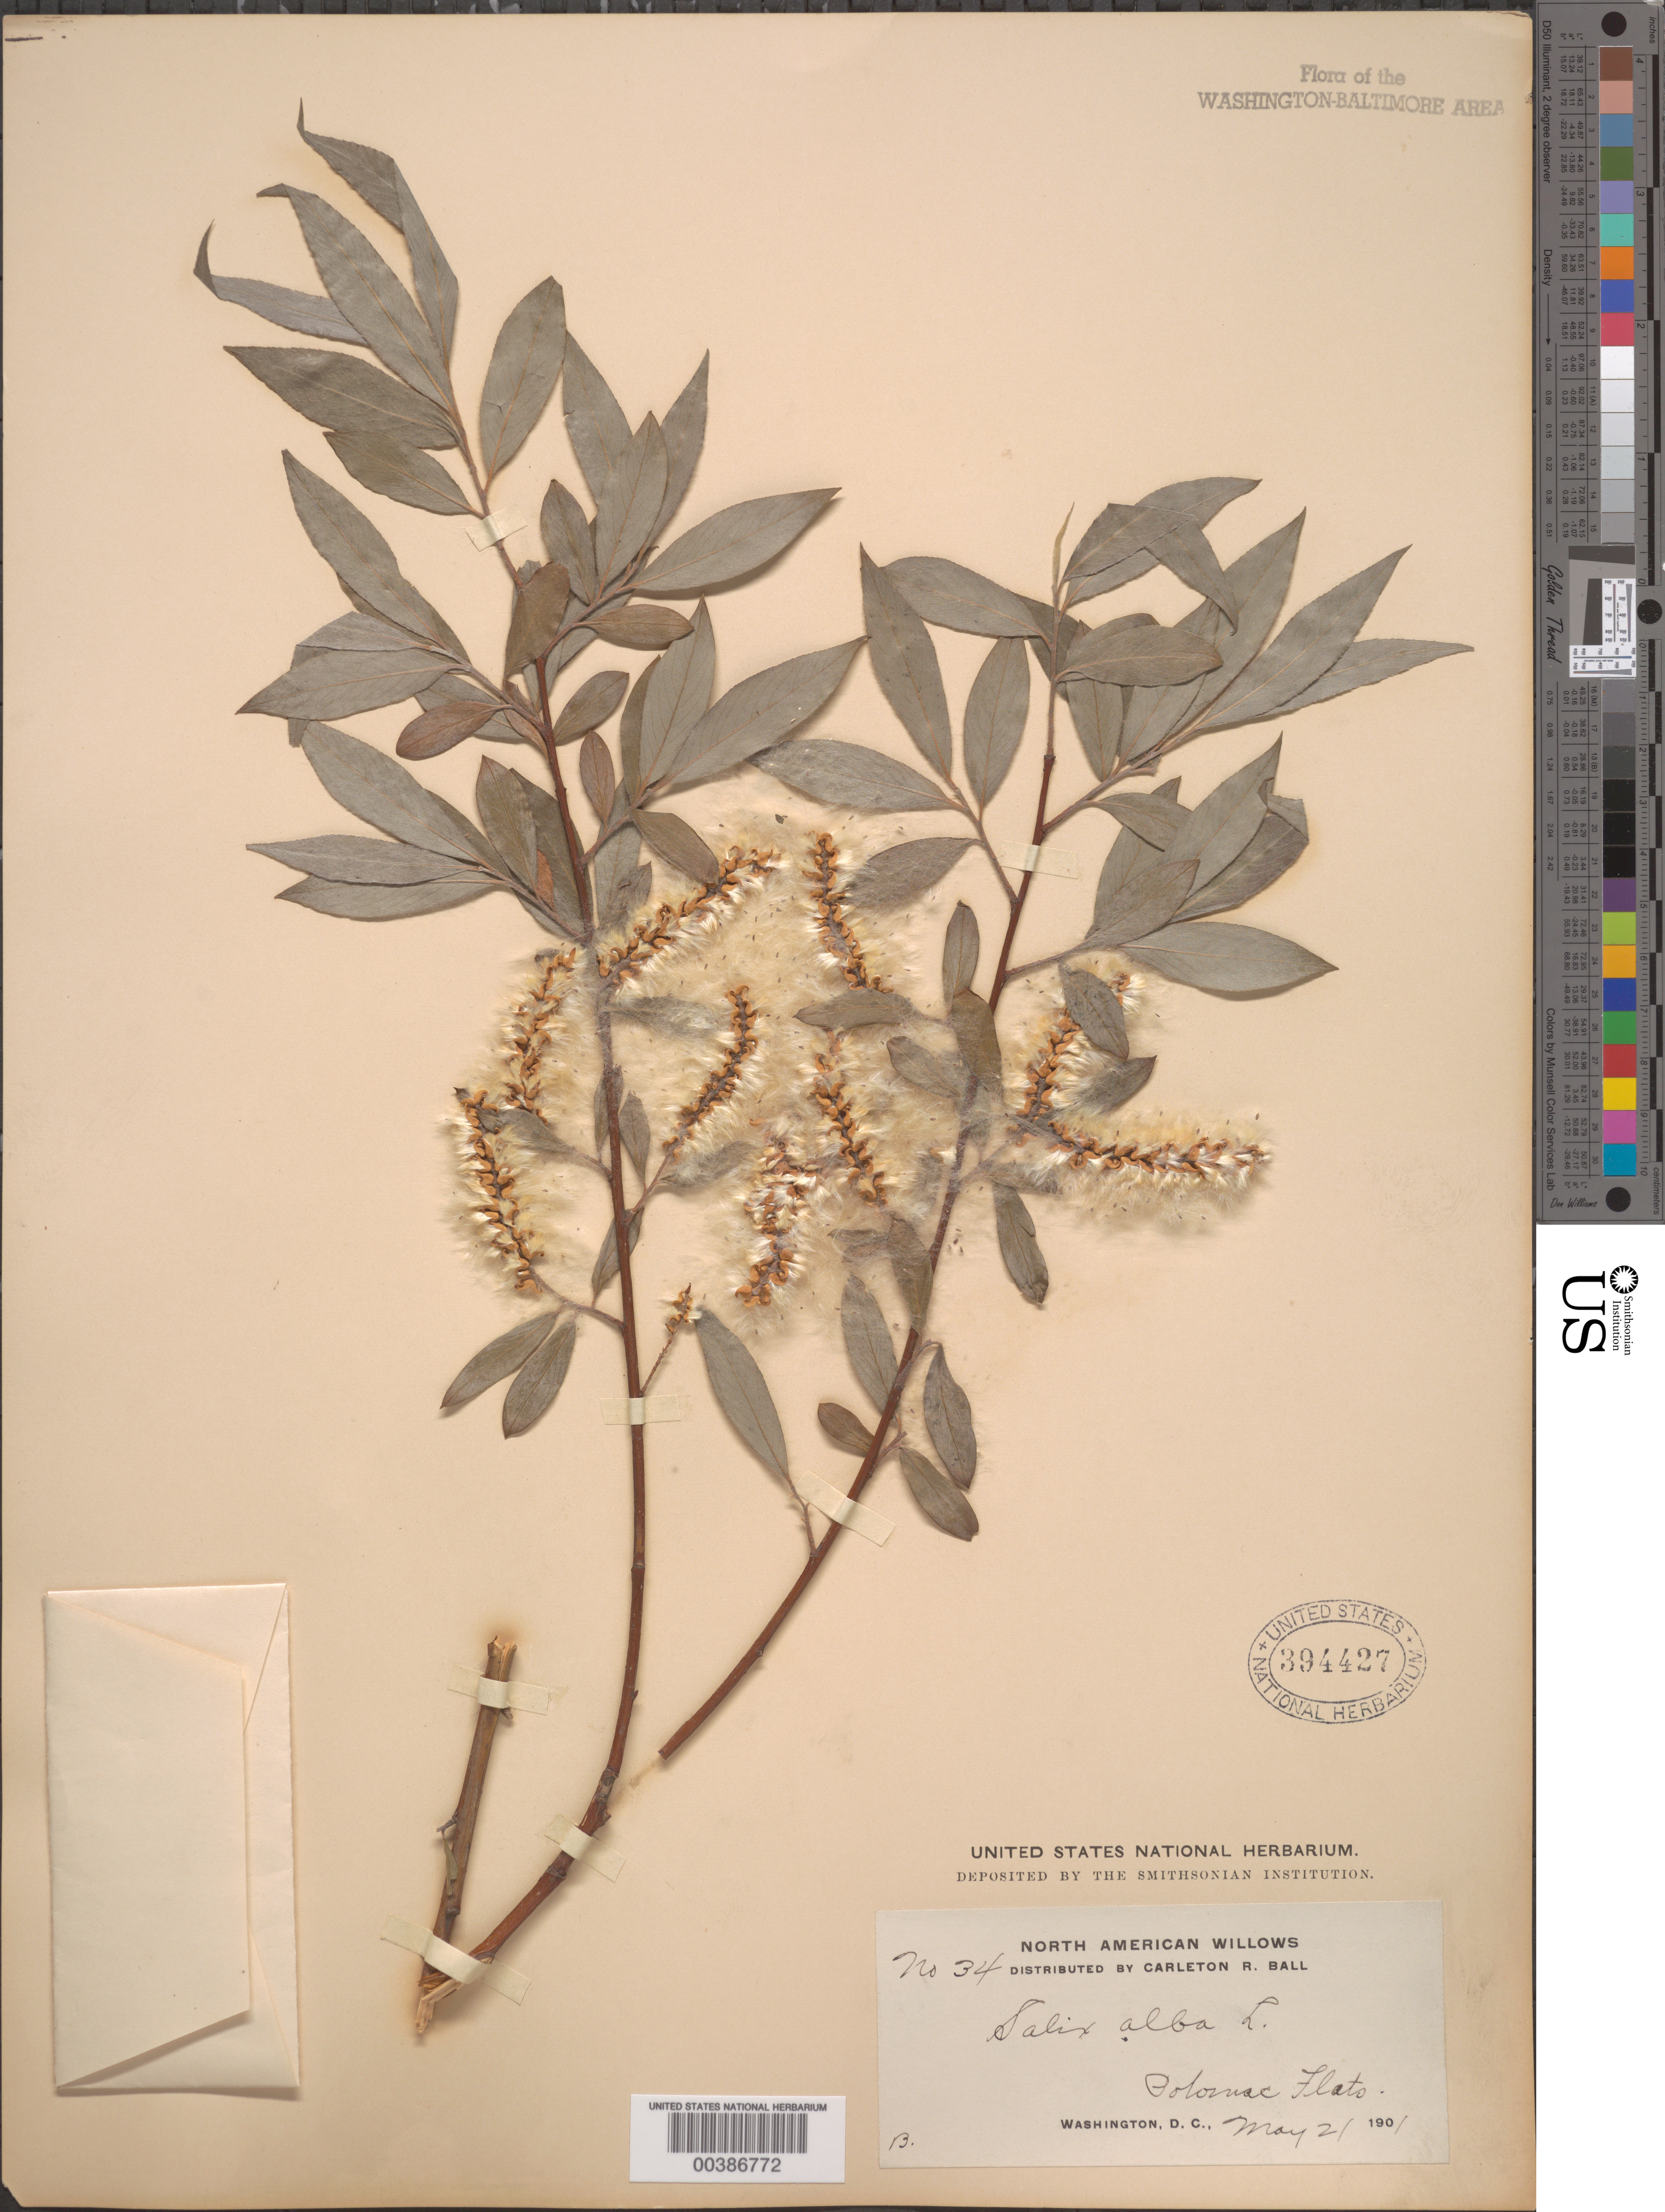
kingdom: Plantae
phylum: Tracheophyta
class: Magnoliopsida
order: Malpighiales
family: Salicaceae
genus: Salix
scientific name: Salix alba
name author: L.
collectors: C. R. Ball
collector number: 34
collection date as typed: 21 May 1901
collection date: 1901-05-21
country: United States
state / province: District of Columbia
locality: Potomac Flats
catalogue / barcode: US 394427